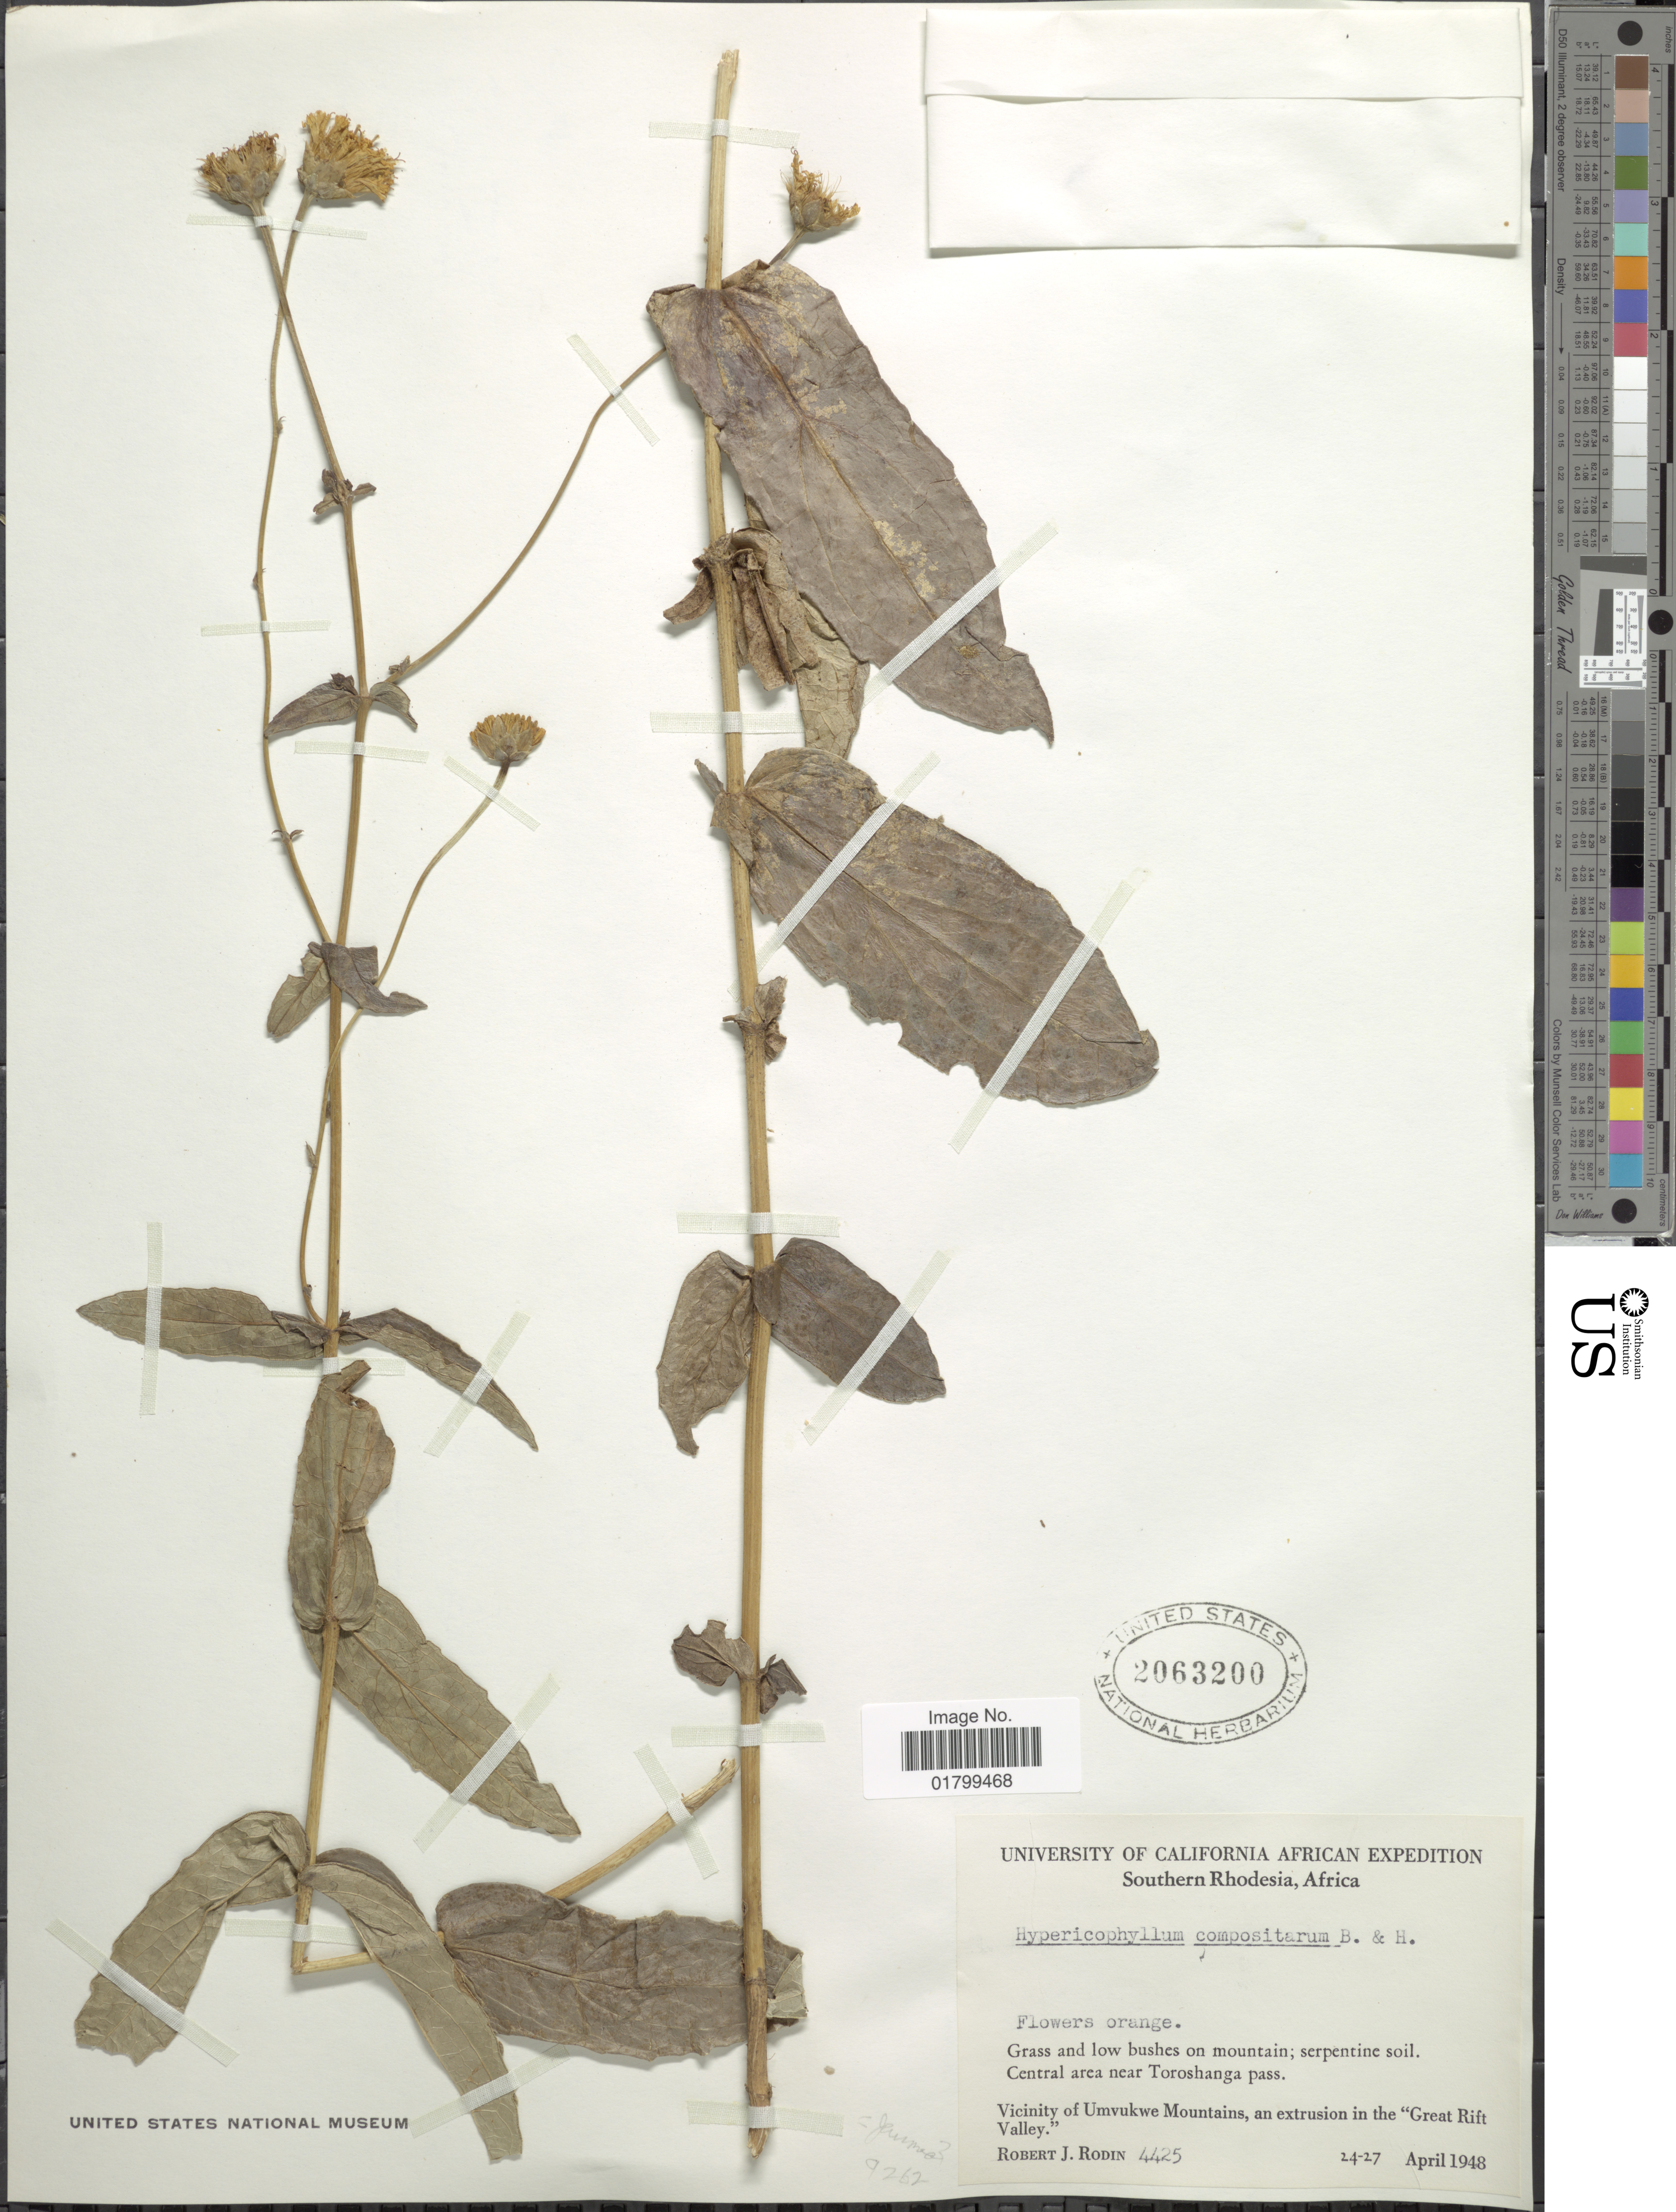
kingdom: Plantae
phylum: Tracheophyta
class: Magnoliopsida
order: Asterales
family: Asteraceae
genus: Hypericophyllum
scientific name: Hypericophyllum compositarum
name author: Steetz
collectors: R. J. Rodin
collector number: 4425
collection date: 1948-04-24/1948-04-27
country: Zimbabwe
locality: Southern Rhodesia, Africa, Vicinity of Umvukwe Mountains, an extrusion in the "Great Rift Valley"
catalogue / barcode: US 2063200